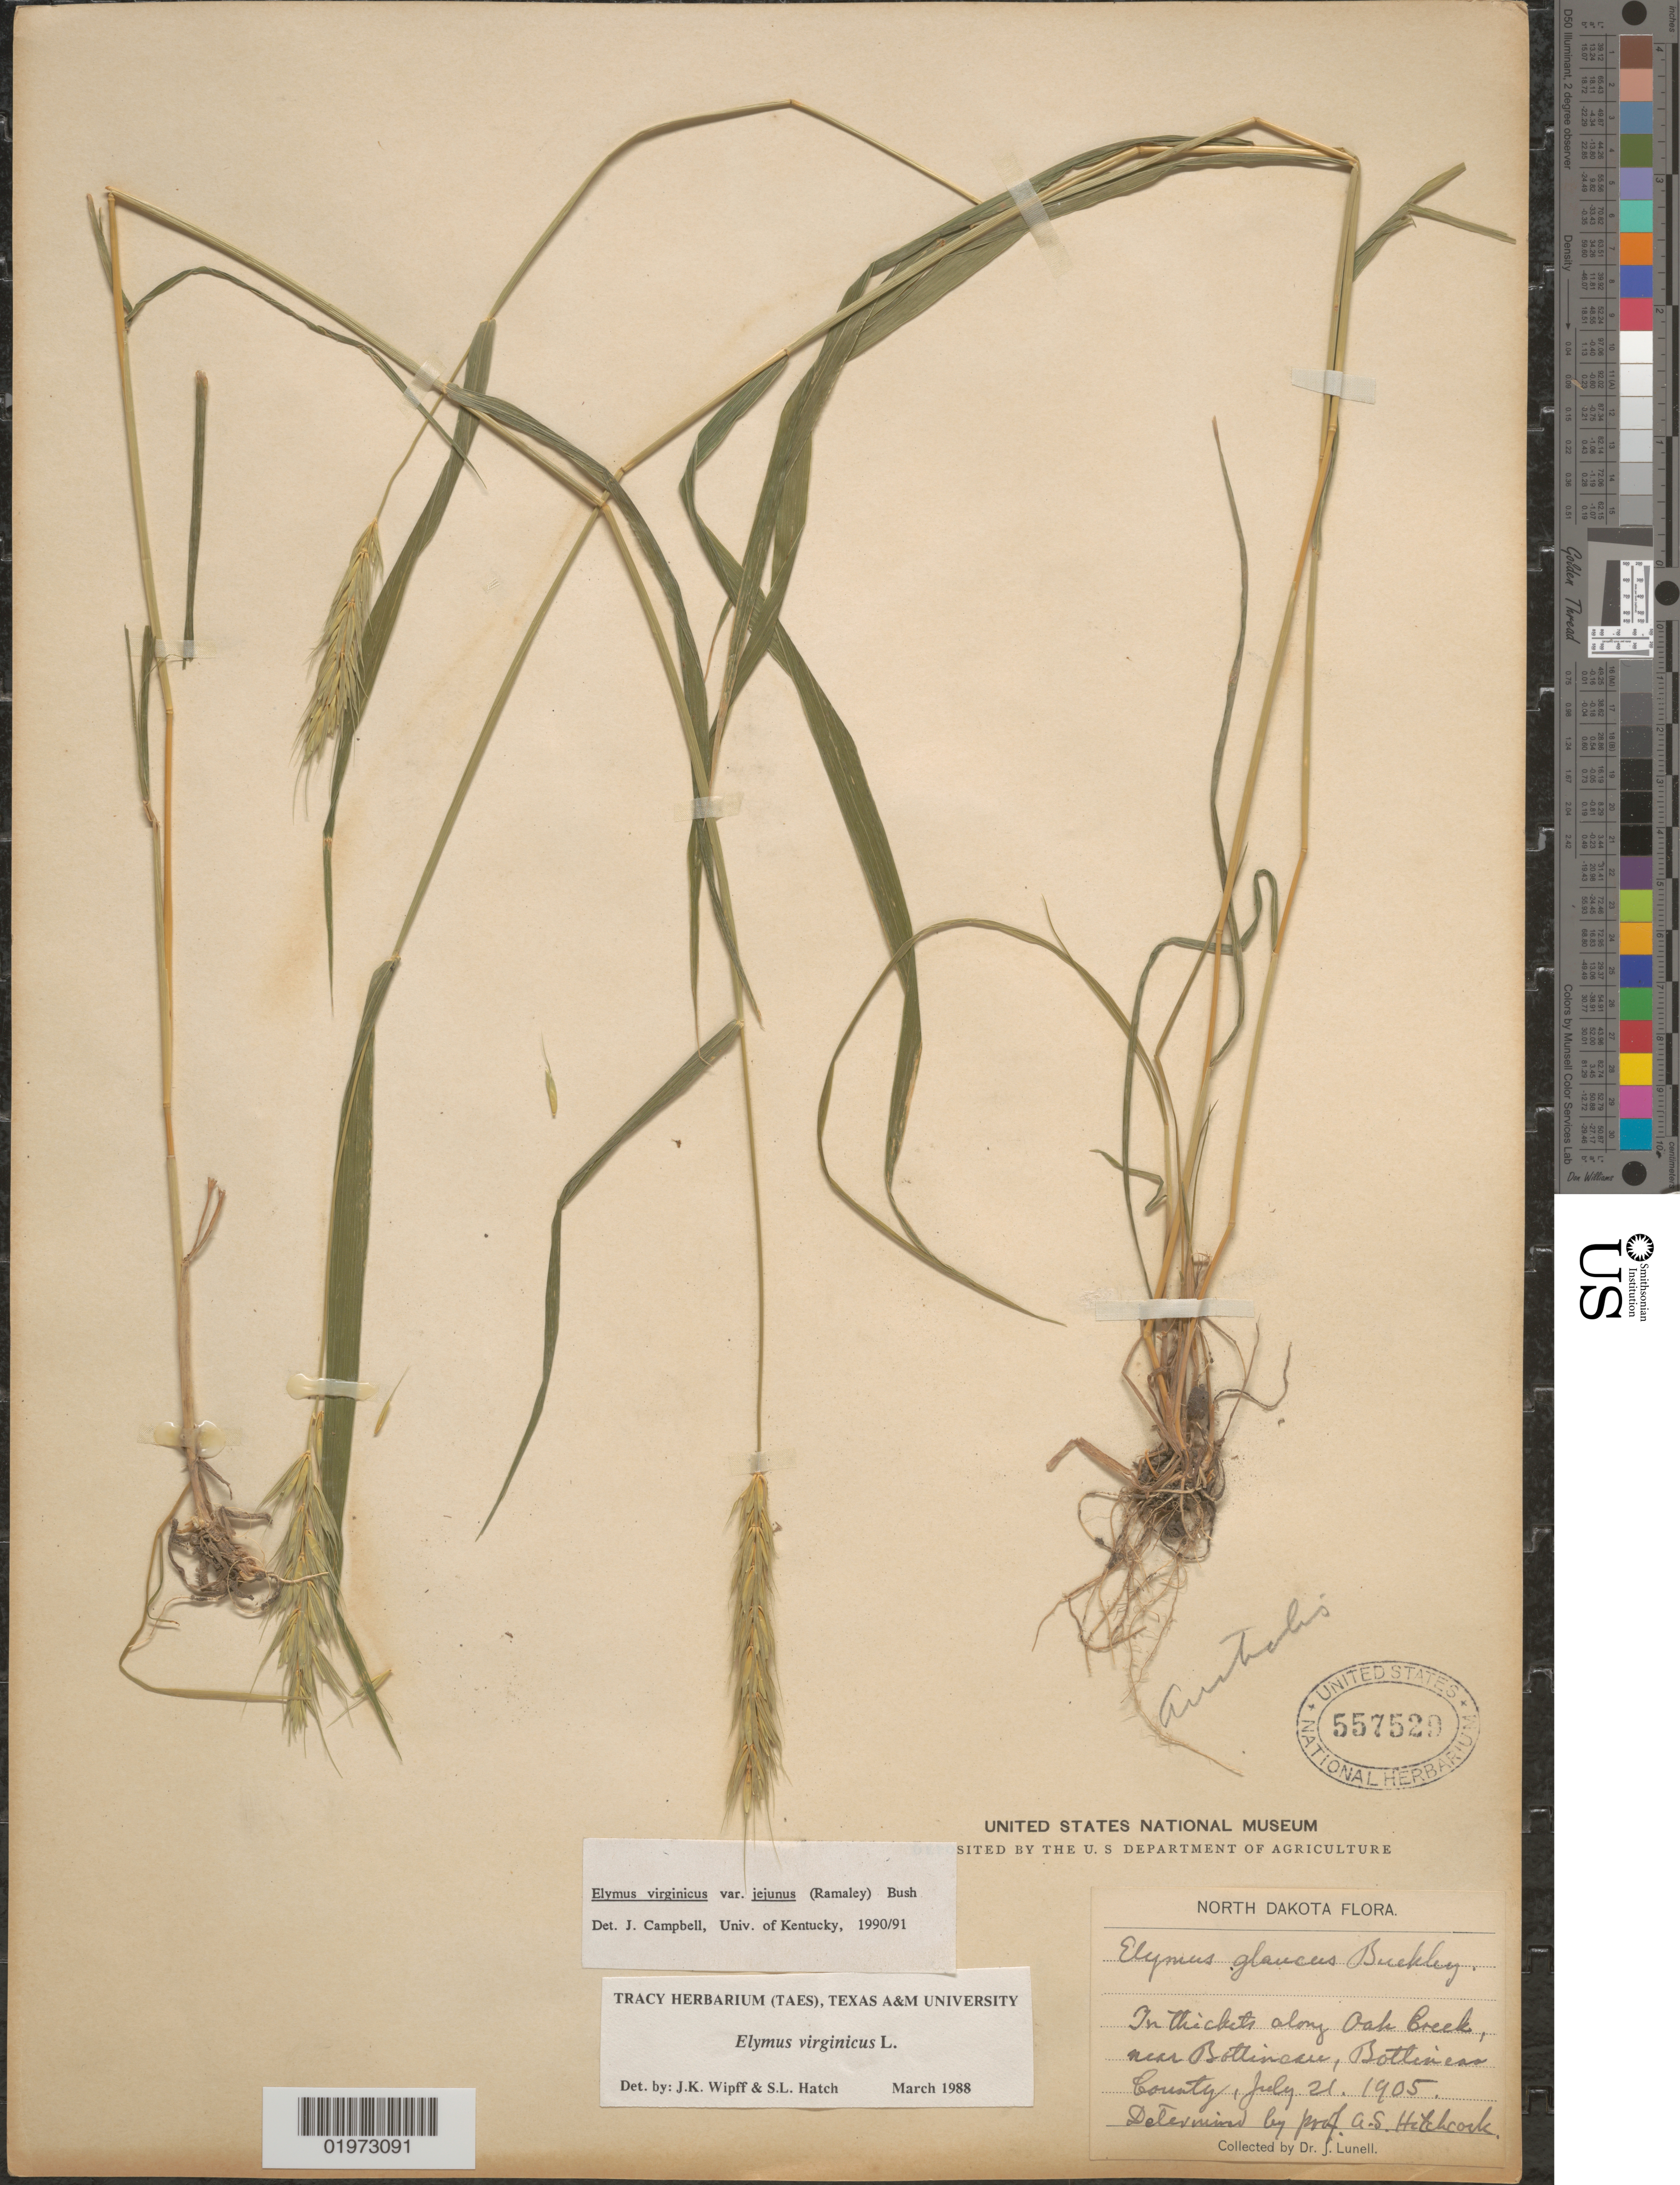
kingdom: Plantae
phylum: Tracheophyta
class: Liliopsida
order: Poales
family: Poaceae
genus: Elymus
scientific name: Elymus virginicus var. virginicus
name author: L.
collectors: J. Lunell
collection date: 1905-07-21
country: United States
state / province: North Dakota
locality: Australis. In thickets along Oak Creek, near Bottineau, Bottineau County.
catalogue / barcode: US 557529